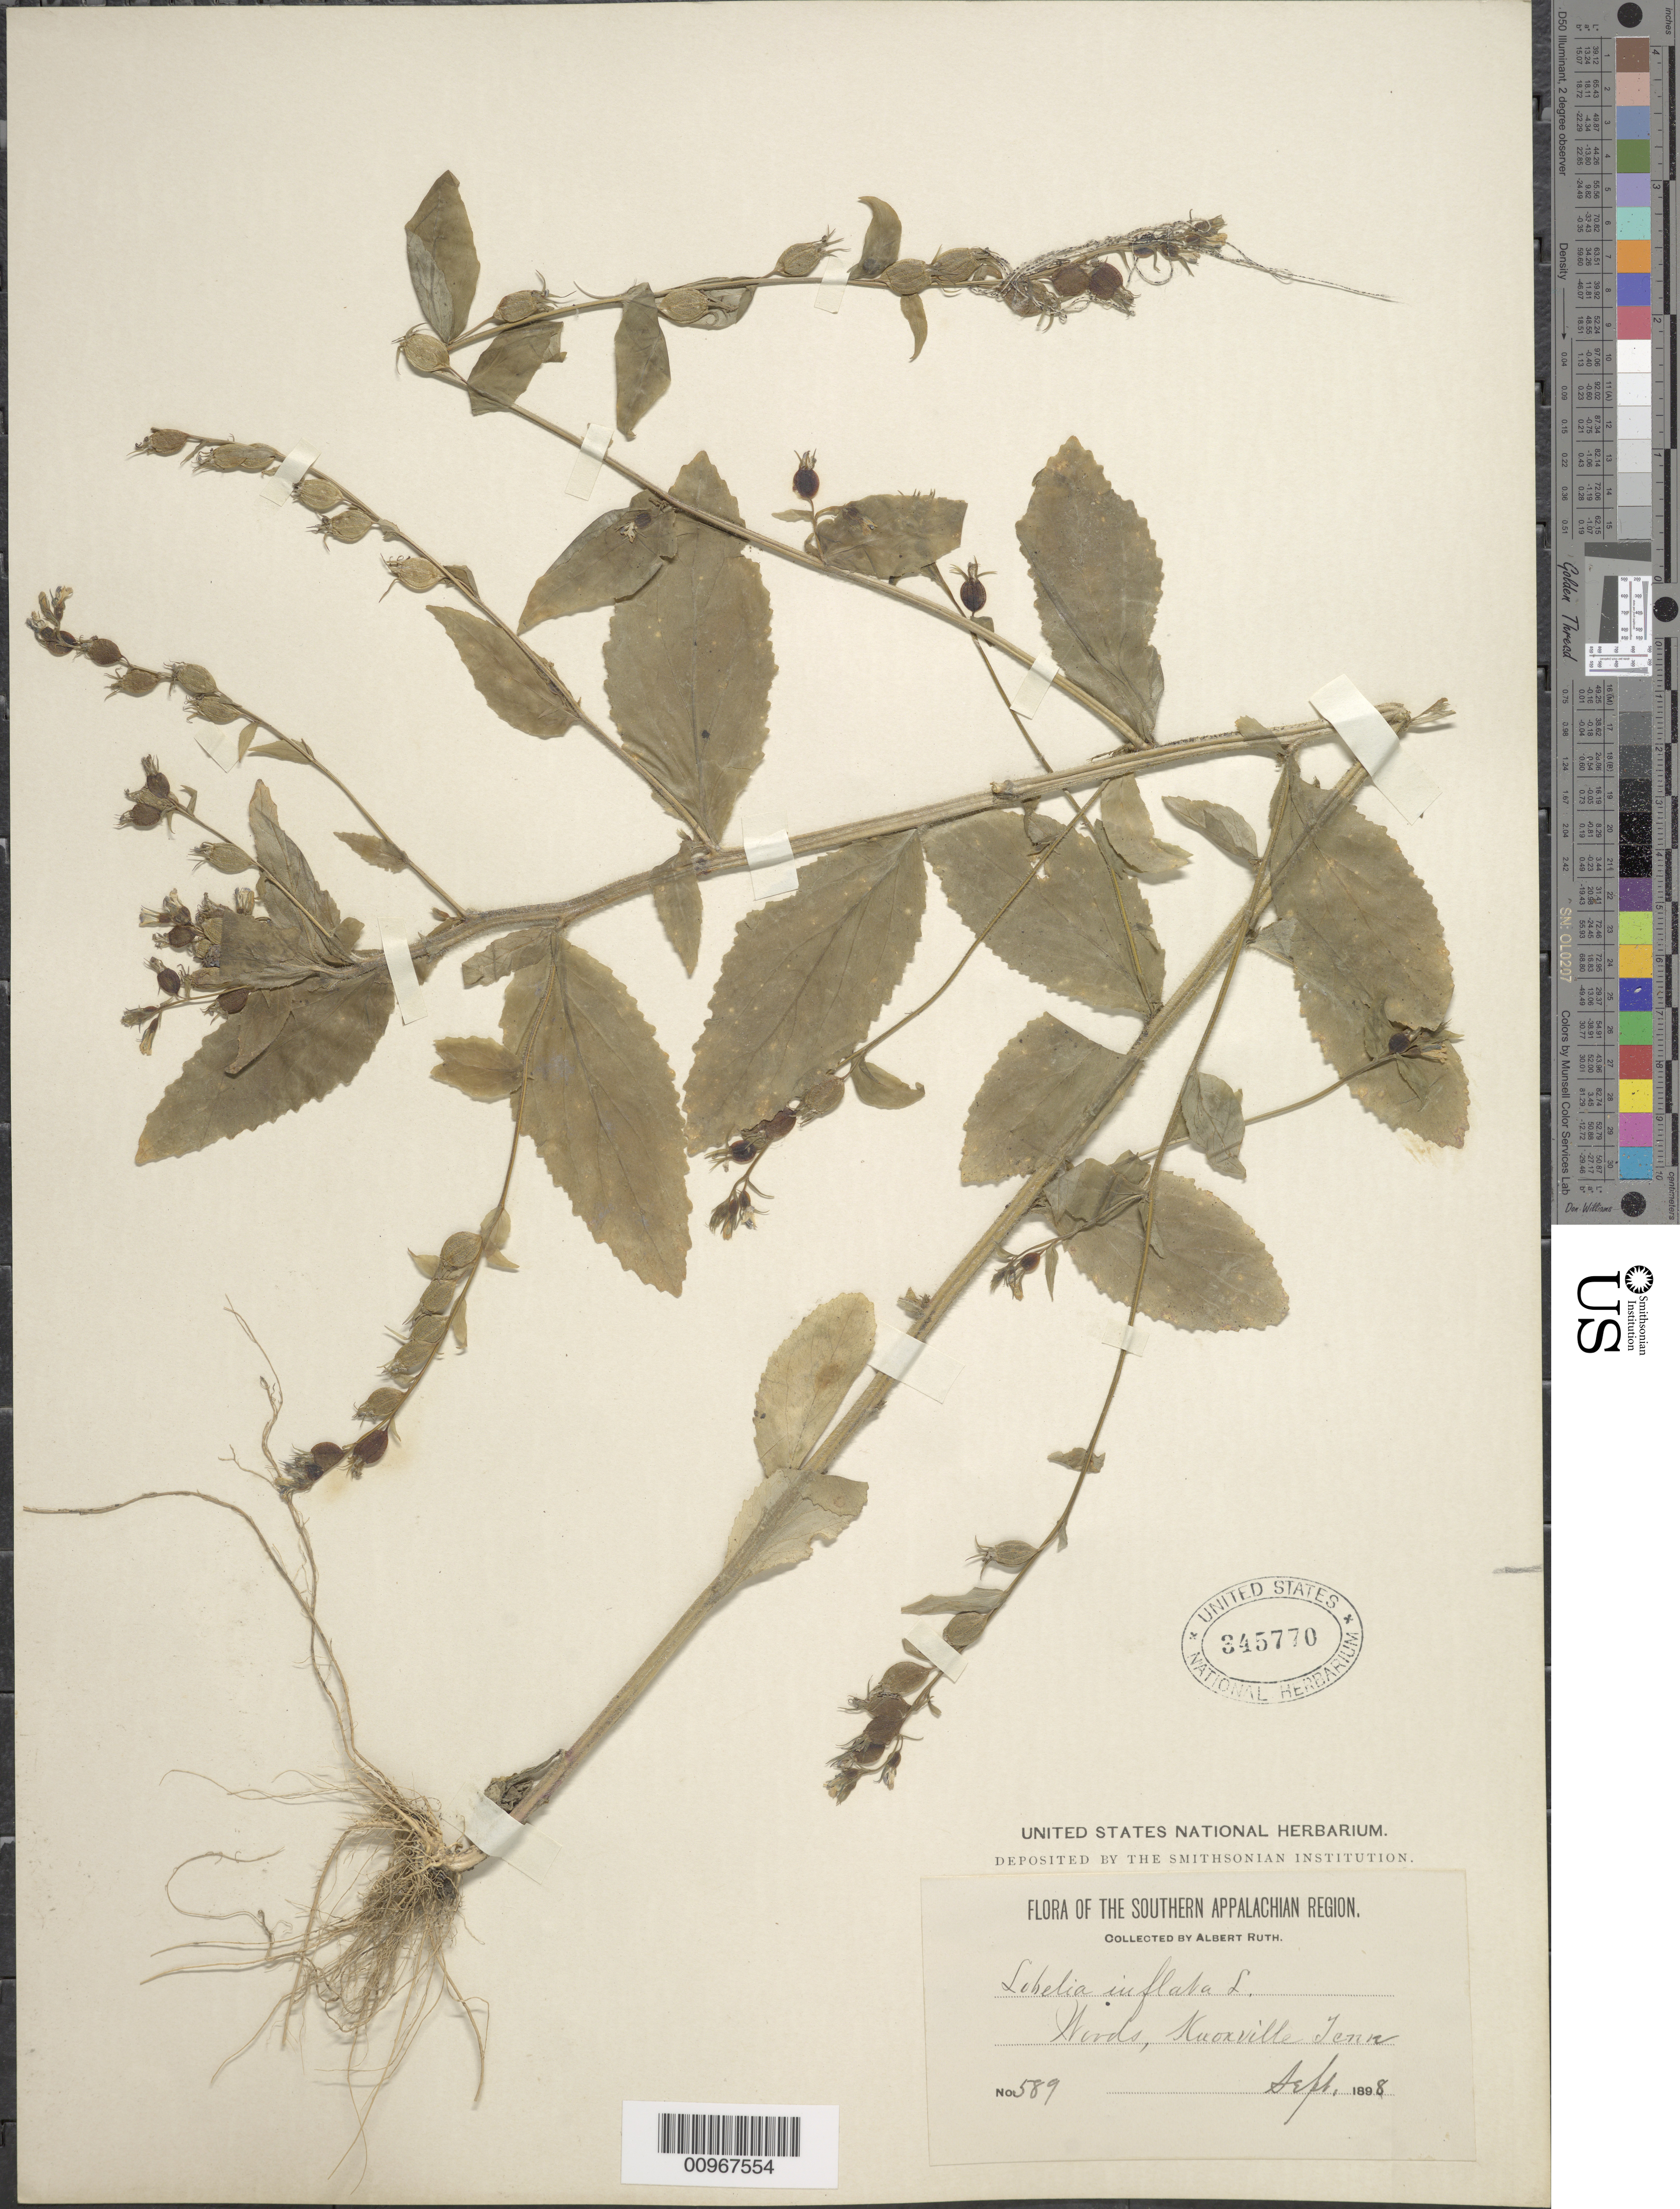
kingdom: Plantae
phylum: Tracheophyta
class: Magnoliopsida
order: Asterales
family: Campanulaceae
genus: Lobelia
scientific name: Lobelia inflata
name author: L.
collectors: A. Ruth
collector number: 589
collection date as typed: Sept. 1898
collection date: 1898-09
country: United States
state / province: Tennessee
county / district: Knox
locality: Knoxville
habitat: woods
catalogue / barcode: US 345770